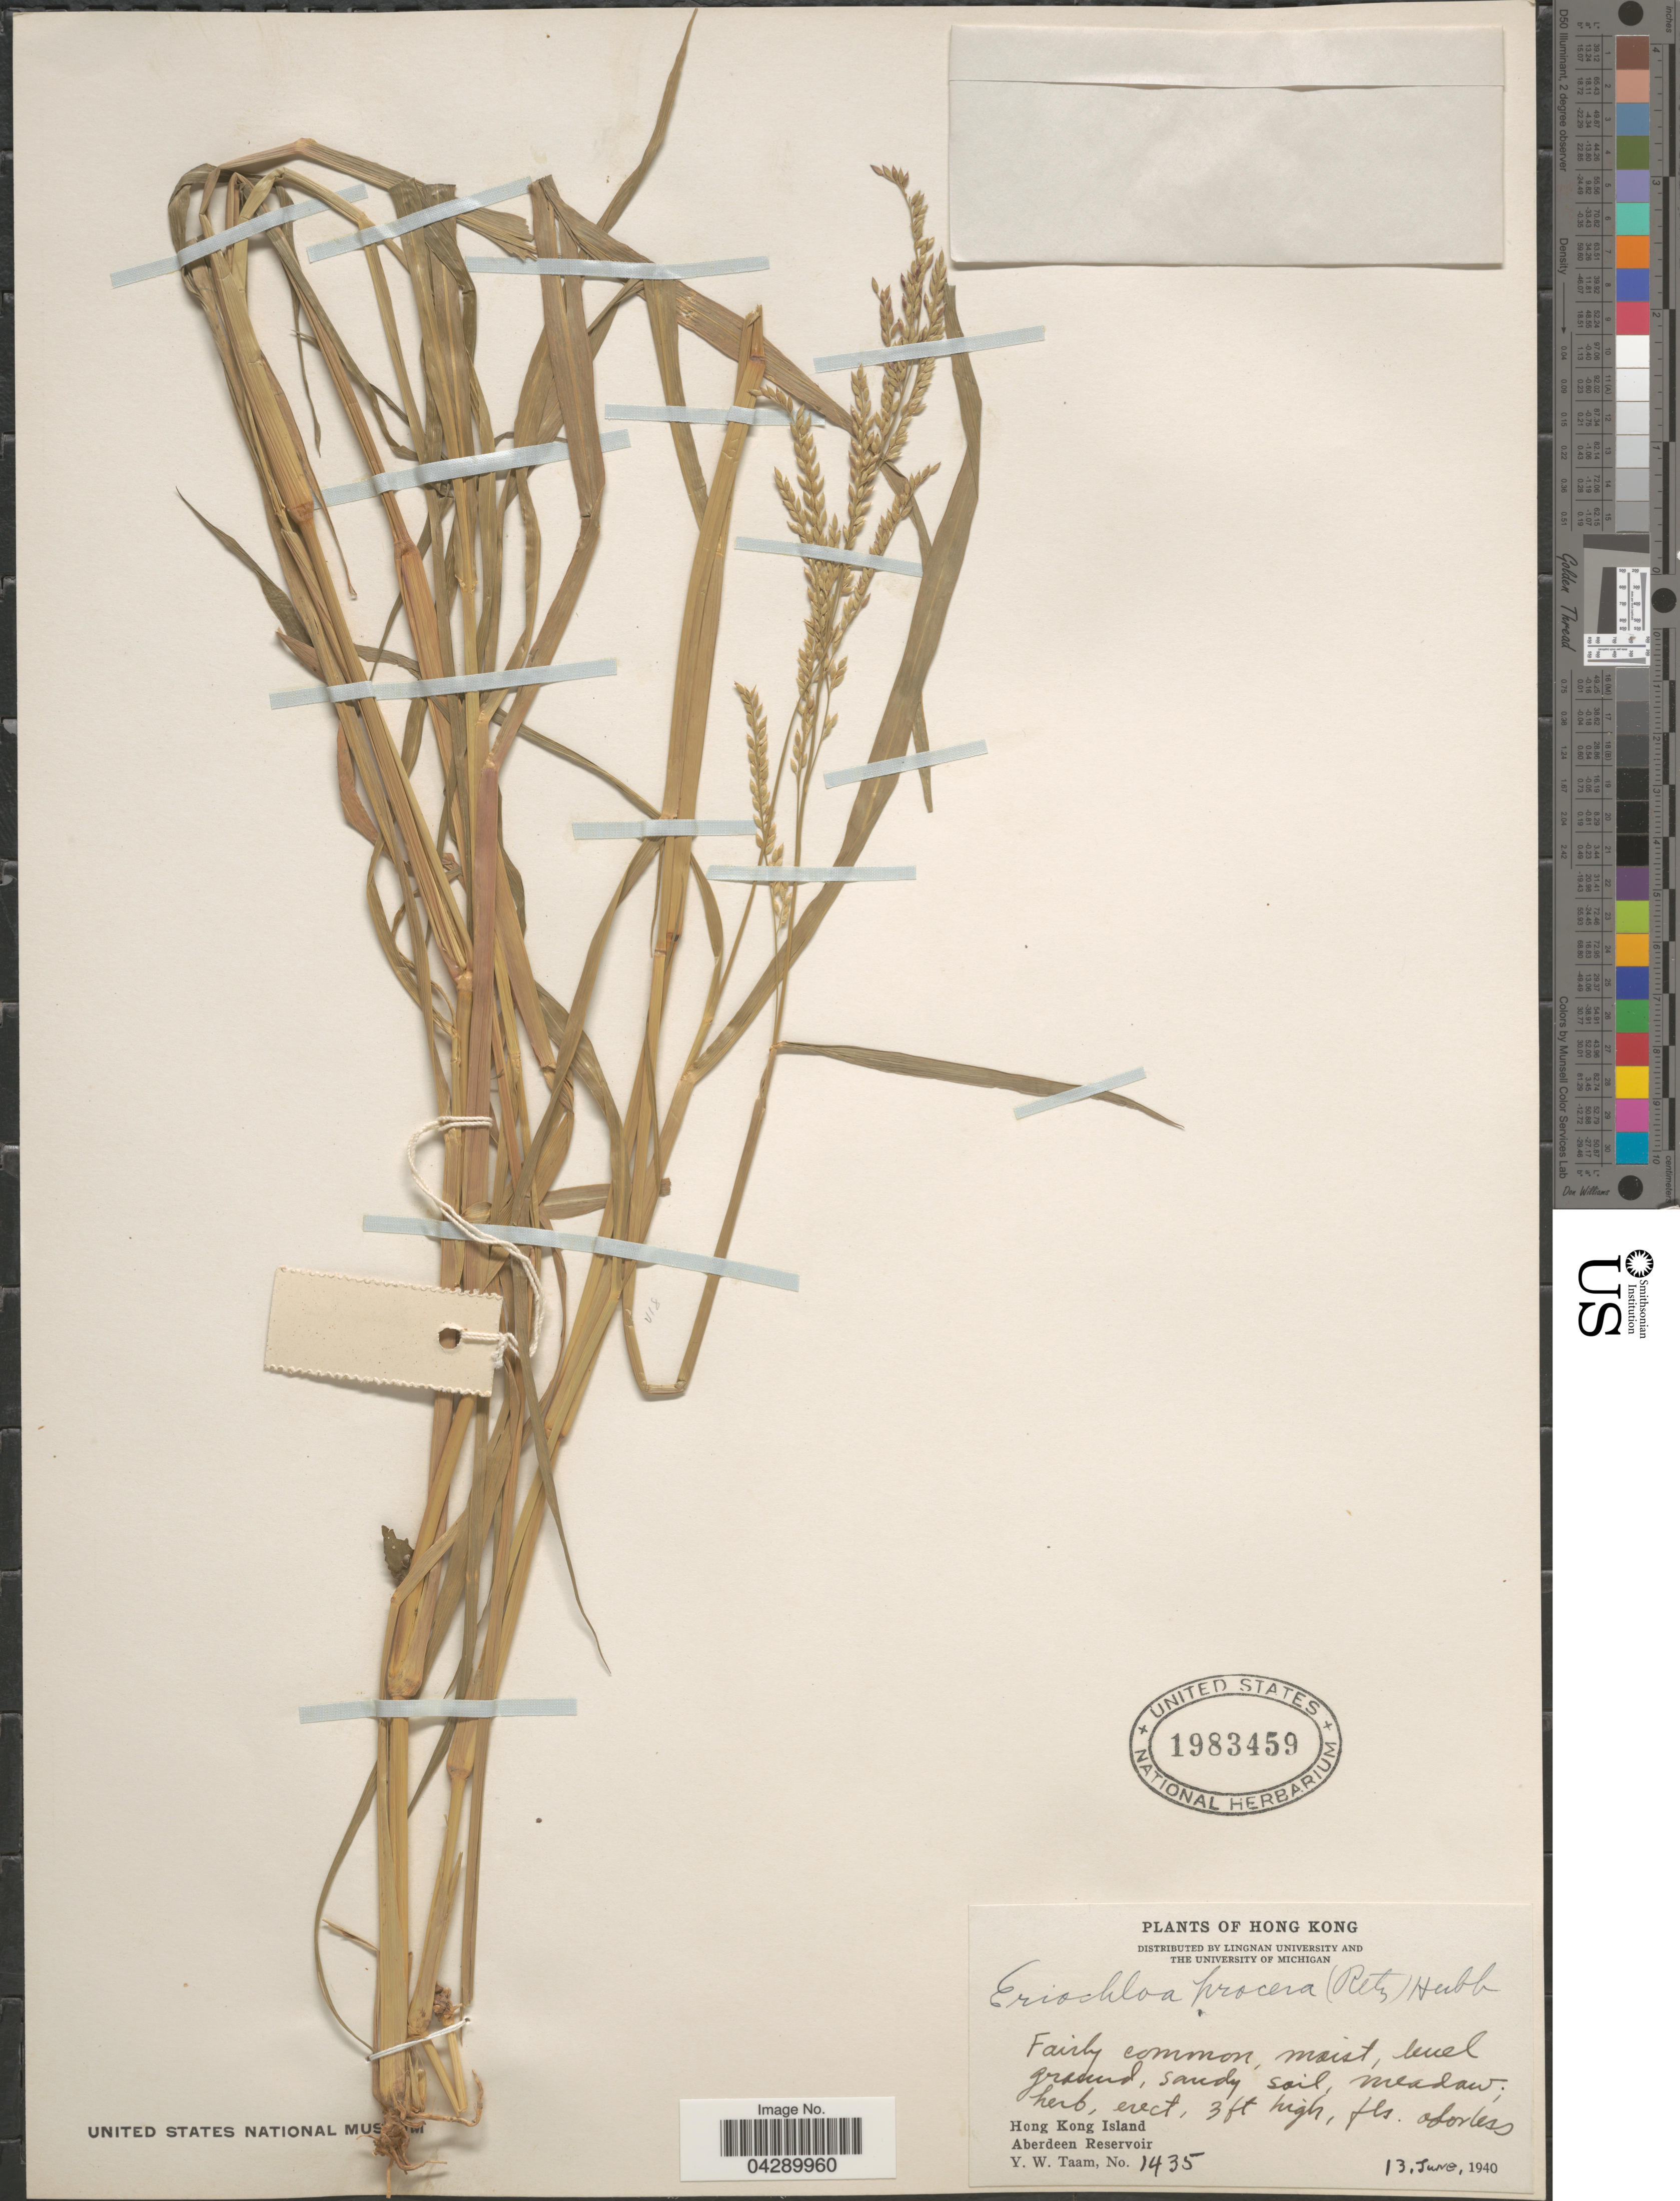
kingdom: Plantae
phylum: Tracheophyta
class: Liliopsida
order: Poales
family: Poaceae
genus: Eriochloa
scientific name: Eriochloa procera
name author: (Retz.) C.E. Hubb.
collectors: Y. W. Taam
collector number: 1435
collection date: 1940-06-13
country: China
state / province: Hong Kong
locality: Hong Kong Island. Aberdeen Reservoir.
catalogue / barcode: US 1983459